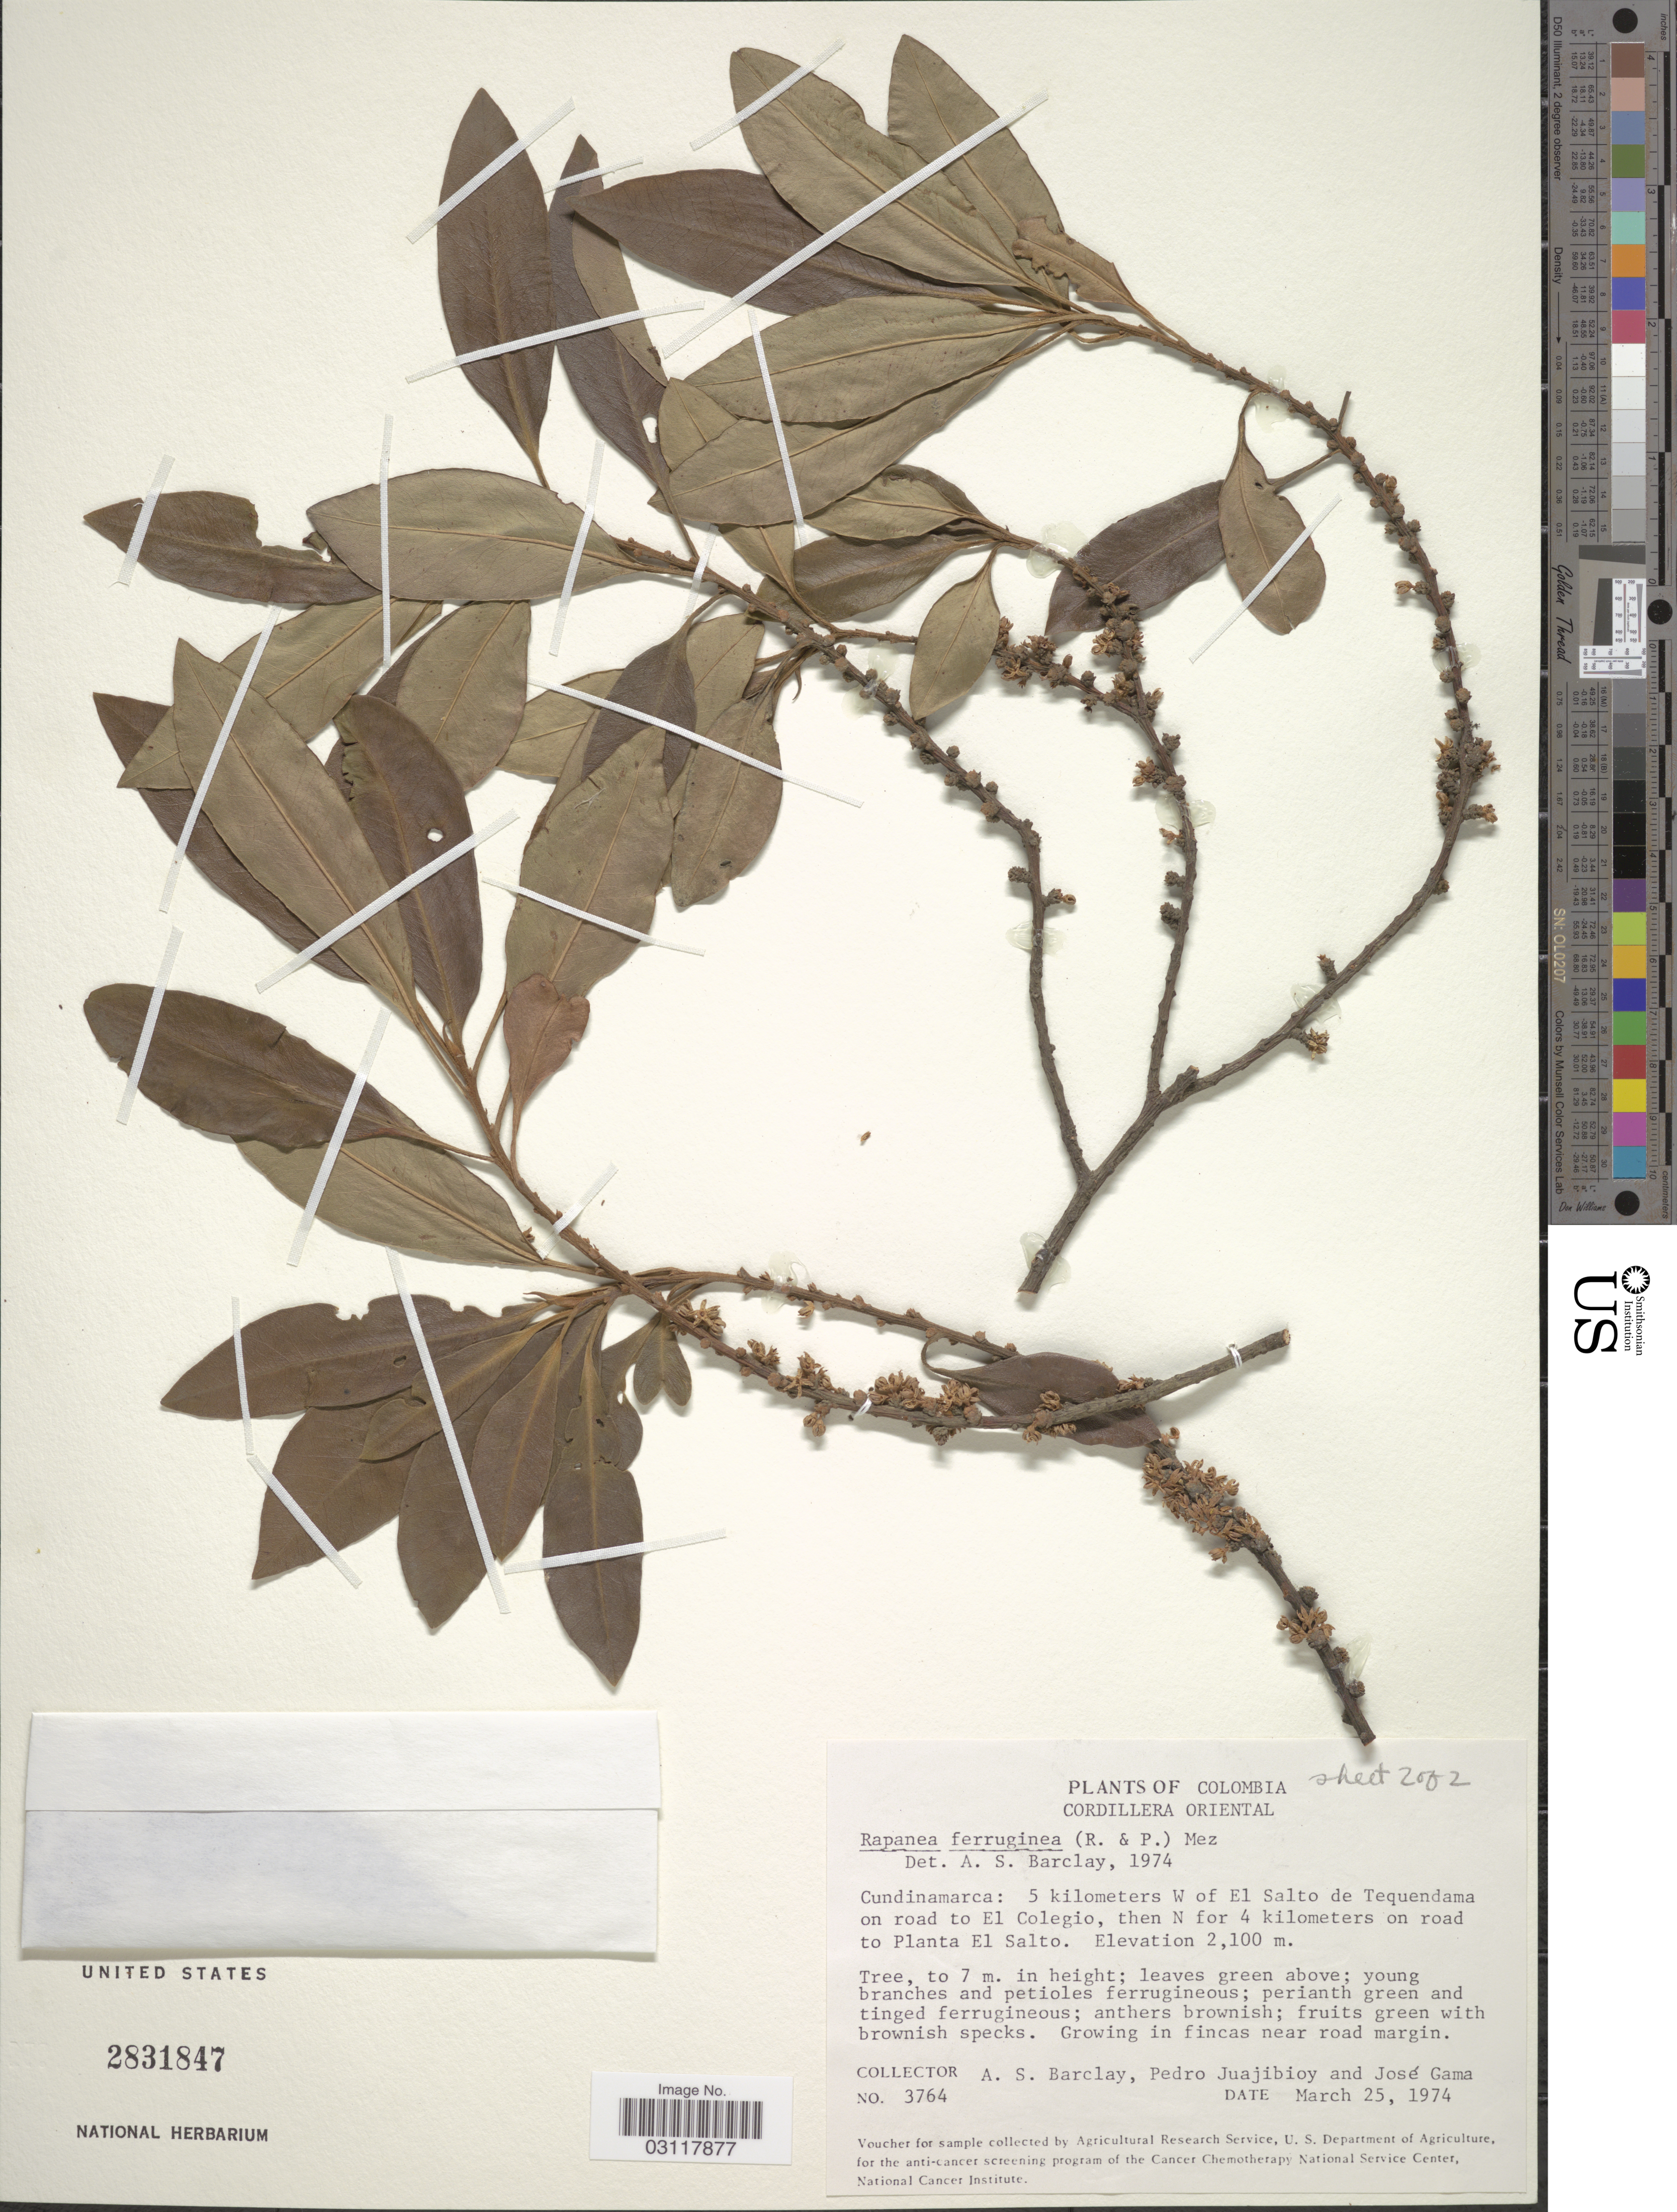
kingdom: Plantae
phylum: Tracheophyta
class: Magnoliopsida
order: Ericales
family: Primulaceae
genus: Rapanea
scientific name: Rapanea ferruginea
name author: (Ruiz & Pav.) Mez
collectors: A. S. Barclay, P. Juajibioy & J. Gama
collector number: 3764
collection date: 1974-03-25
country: Colombia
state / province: Cundinamarca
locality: Cordillera Oriental. 5 kilometers W of El Salto de Tequendama on road to El Colegio, then N for 4 kilometers on road to Planta El Salto.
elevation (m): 2100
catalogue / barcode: US 2831847